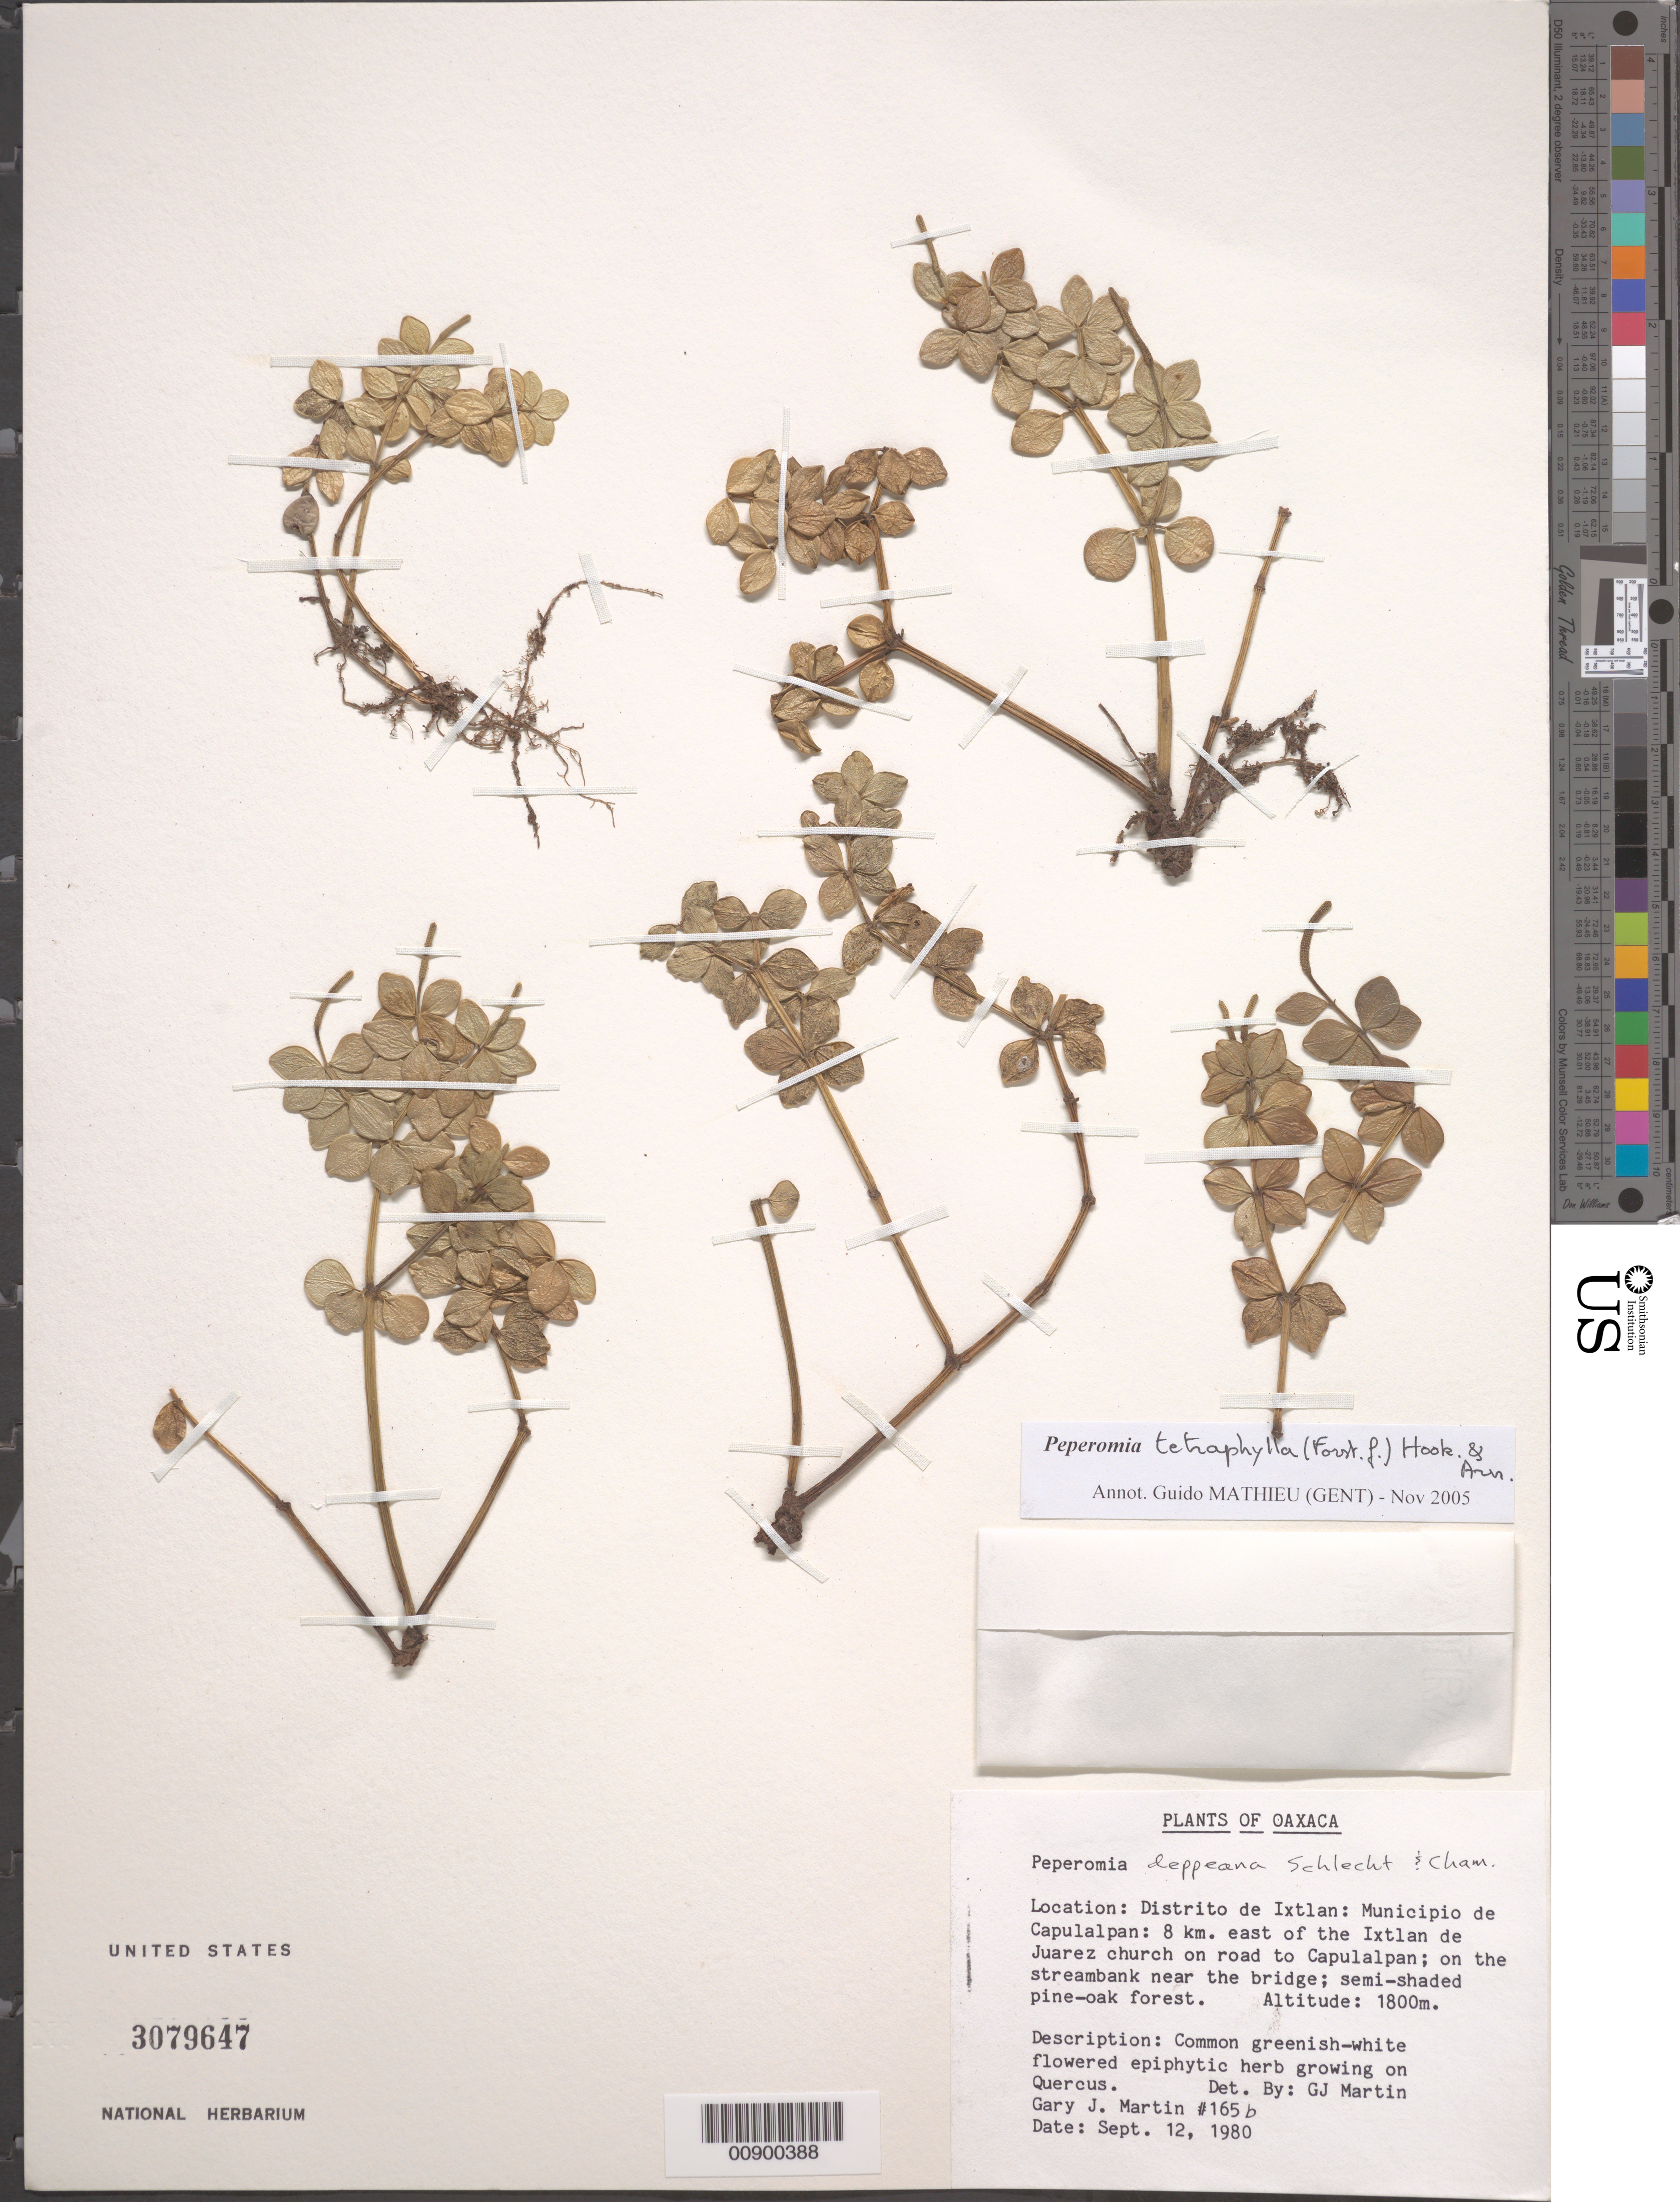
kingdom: Plantae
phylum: Tracheophyta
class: Magnoliopsida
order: Piperales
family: Piperaceae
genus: Peperomia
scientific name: Peperomia trichopus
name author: Trel. in J.F. Macbr.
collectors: G. J. Martin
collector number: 165 b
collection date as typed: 12 Sep 1980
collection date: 1980-09-12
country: Mexico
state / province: Oaxaca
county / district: Ixtlán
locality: Oaxaca: Distrito de Ixtlán: Municipio de Capulalpan: 8 km. east of the Ixtlán de Juárez church on road to Capulalpan. On the streambank near the bridge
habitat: Semi-shaded pine-oak forest. Growing on Quercus.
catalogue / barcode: US 3079647